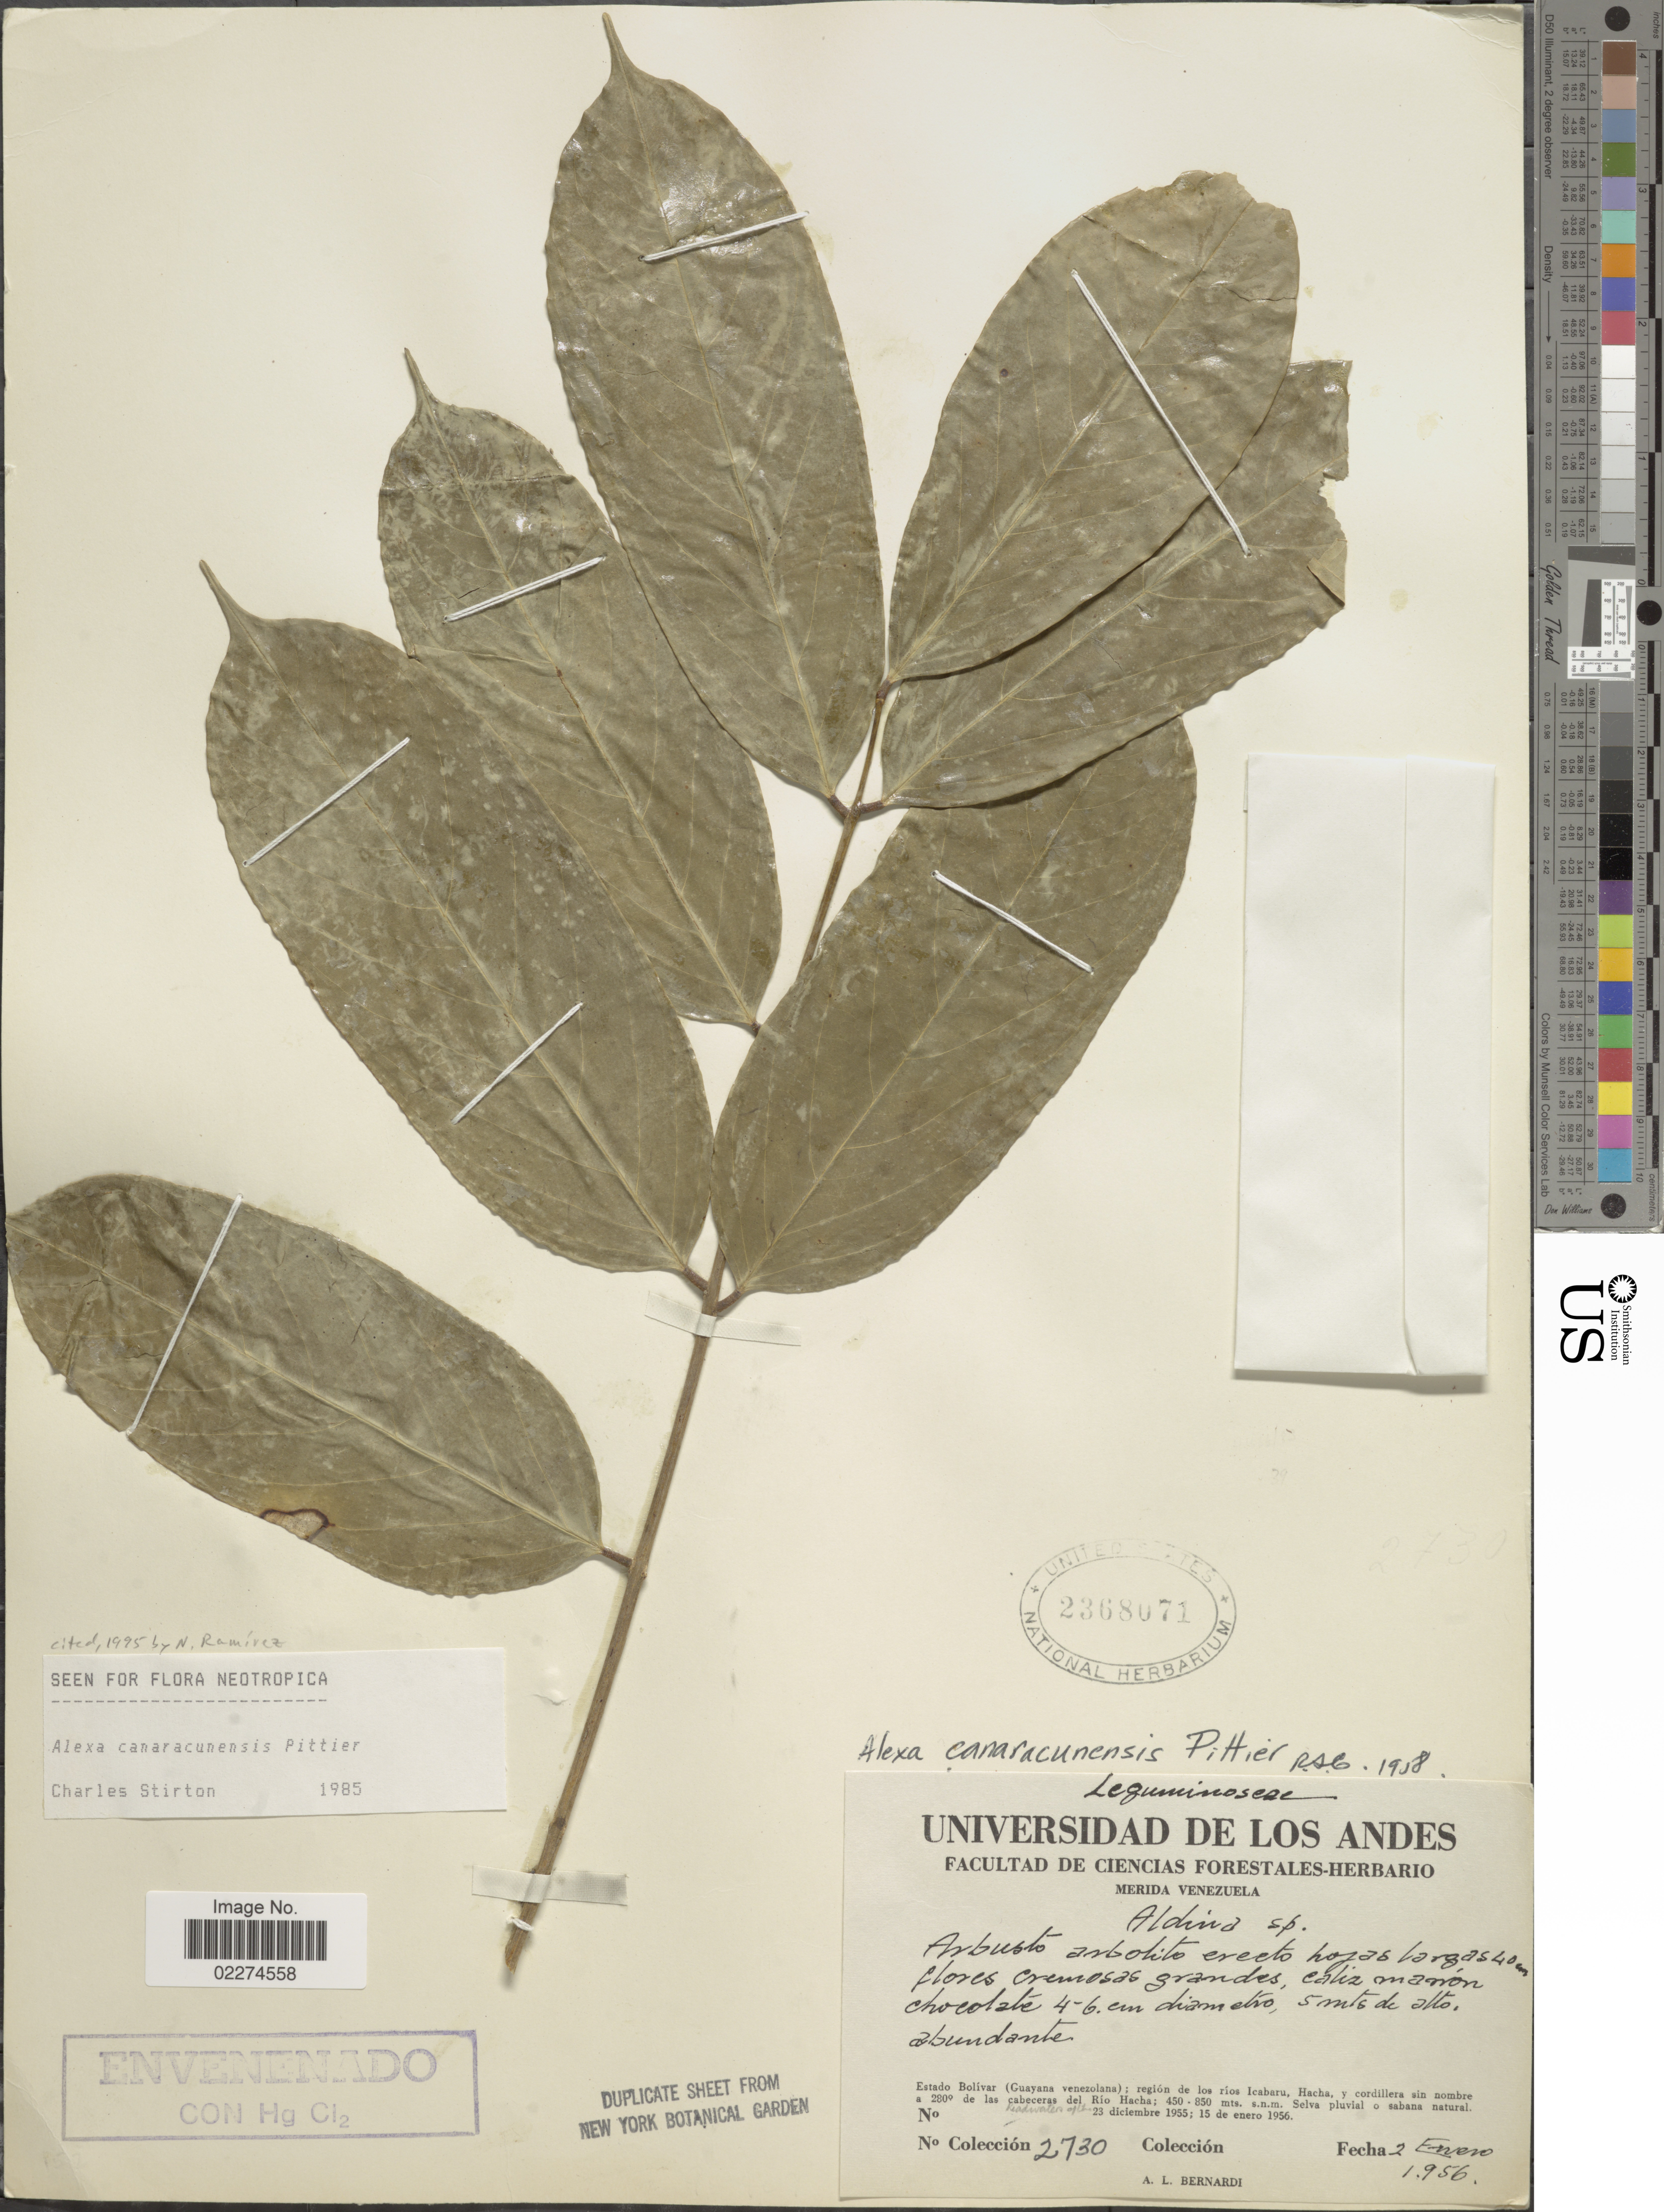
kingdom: Plantae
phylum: Tracheophyta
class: Magnoliopsida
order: Fabales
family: Fabaceae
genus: Alexa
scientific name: Alexa canaracunensis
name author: Pittier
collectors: A. L. Bernardi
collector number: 2730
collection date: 1956-01-02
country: Venezuela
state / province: Bolivar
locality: Estado Bolivar (Guayana venezolana): region de la r0ios Icabaru, Hacha y cordillera sin nombre a 280 de a cabeceras del Rio Hacha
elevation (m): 450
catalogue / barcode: US 2368071